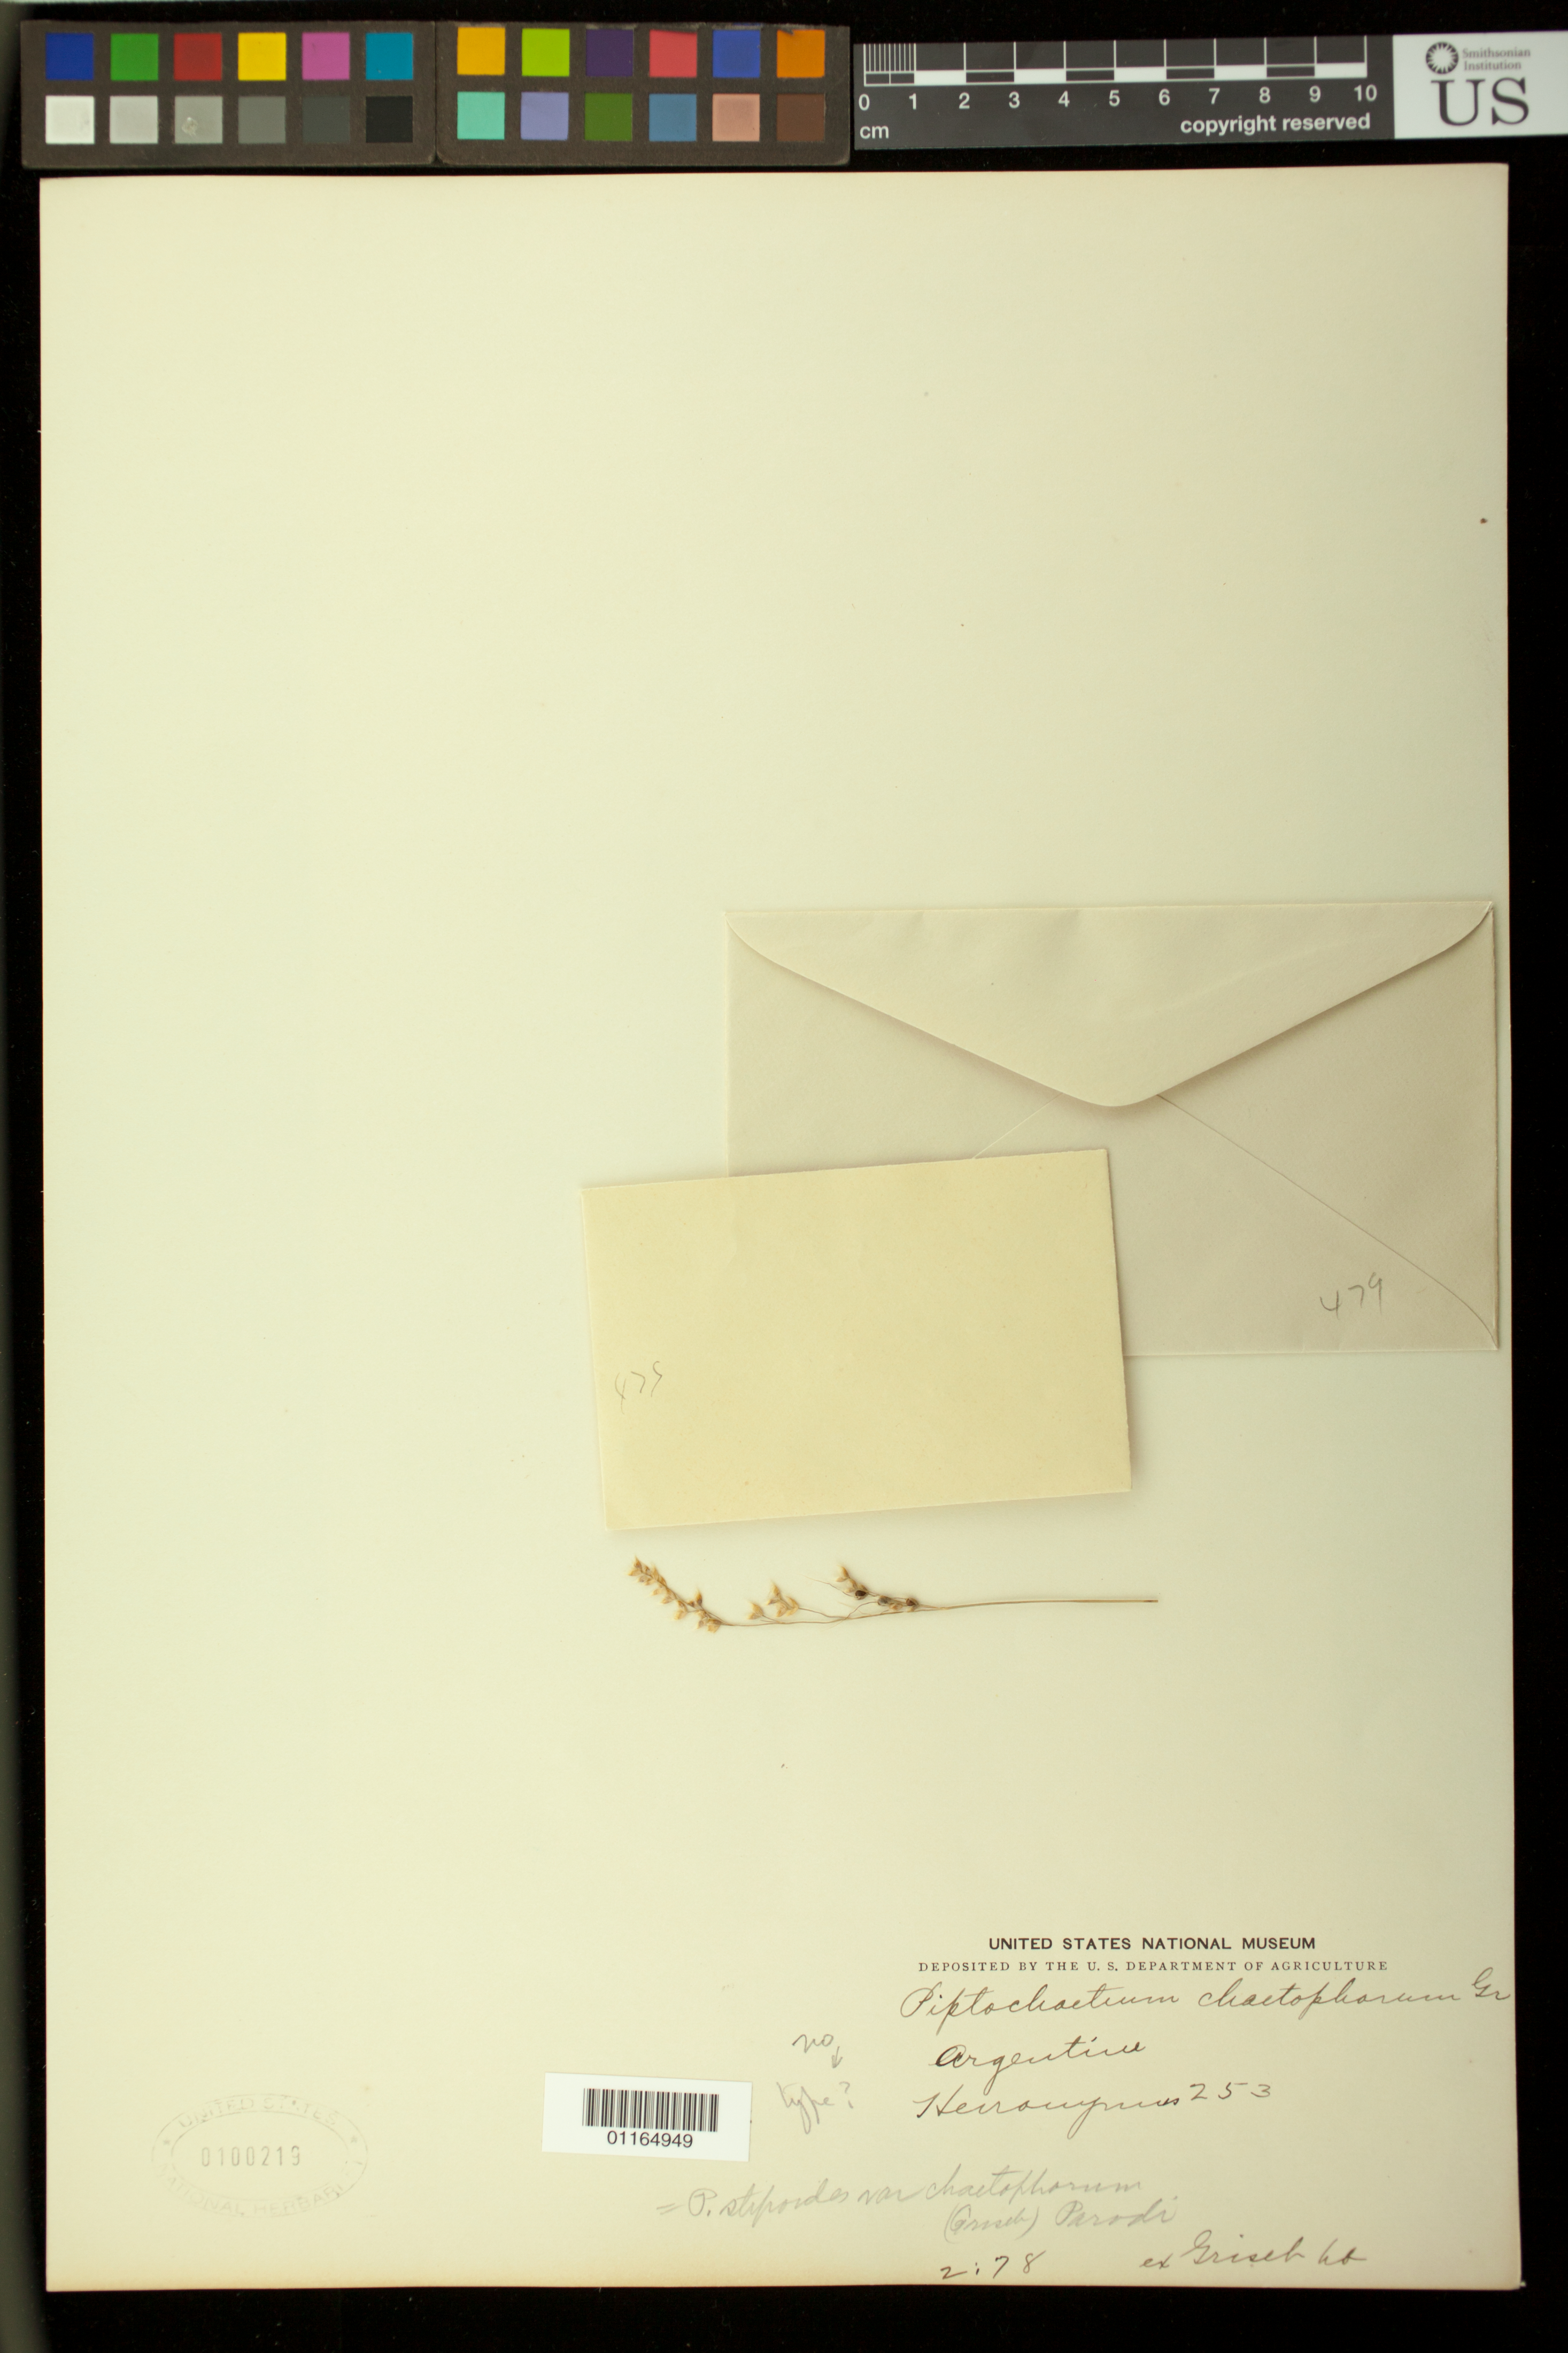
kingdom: Plantae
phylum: Tracheophyta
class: Liliopsida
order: Poales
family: Poaceae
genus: Piptochaetium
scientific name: Piptochaetium chaetophorum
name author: Griseb.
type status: Possible Type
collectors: G. H. Hieronymus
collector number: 253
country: Argentina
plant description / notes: Fragmentary material of type (?) specimen ex herb. Grisebach. Presumably a type, but no collector name or number cited in protologue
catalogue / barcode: US 100219